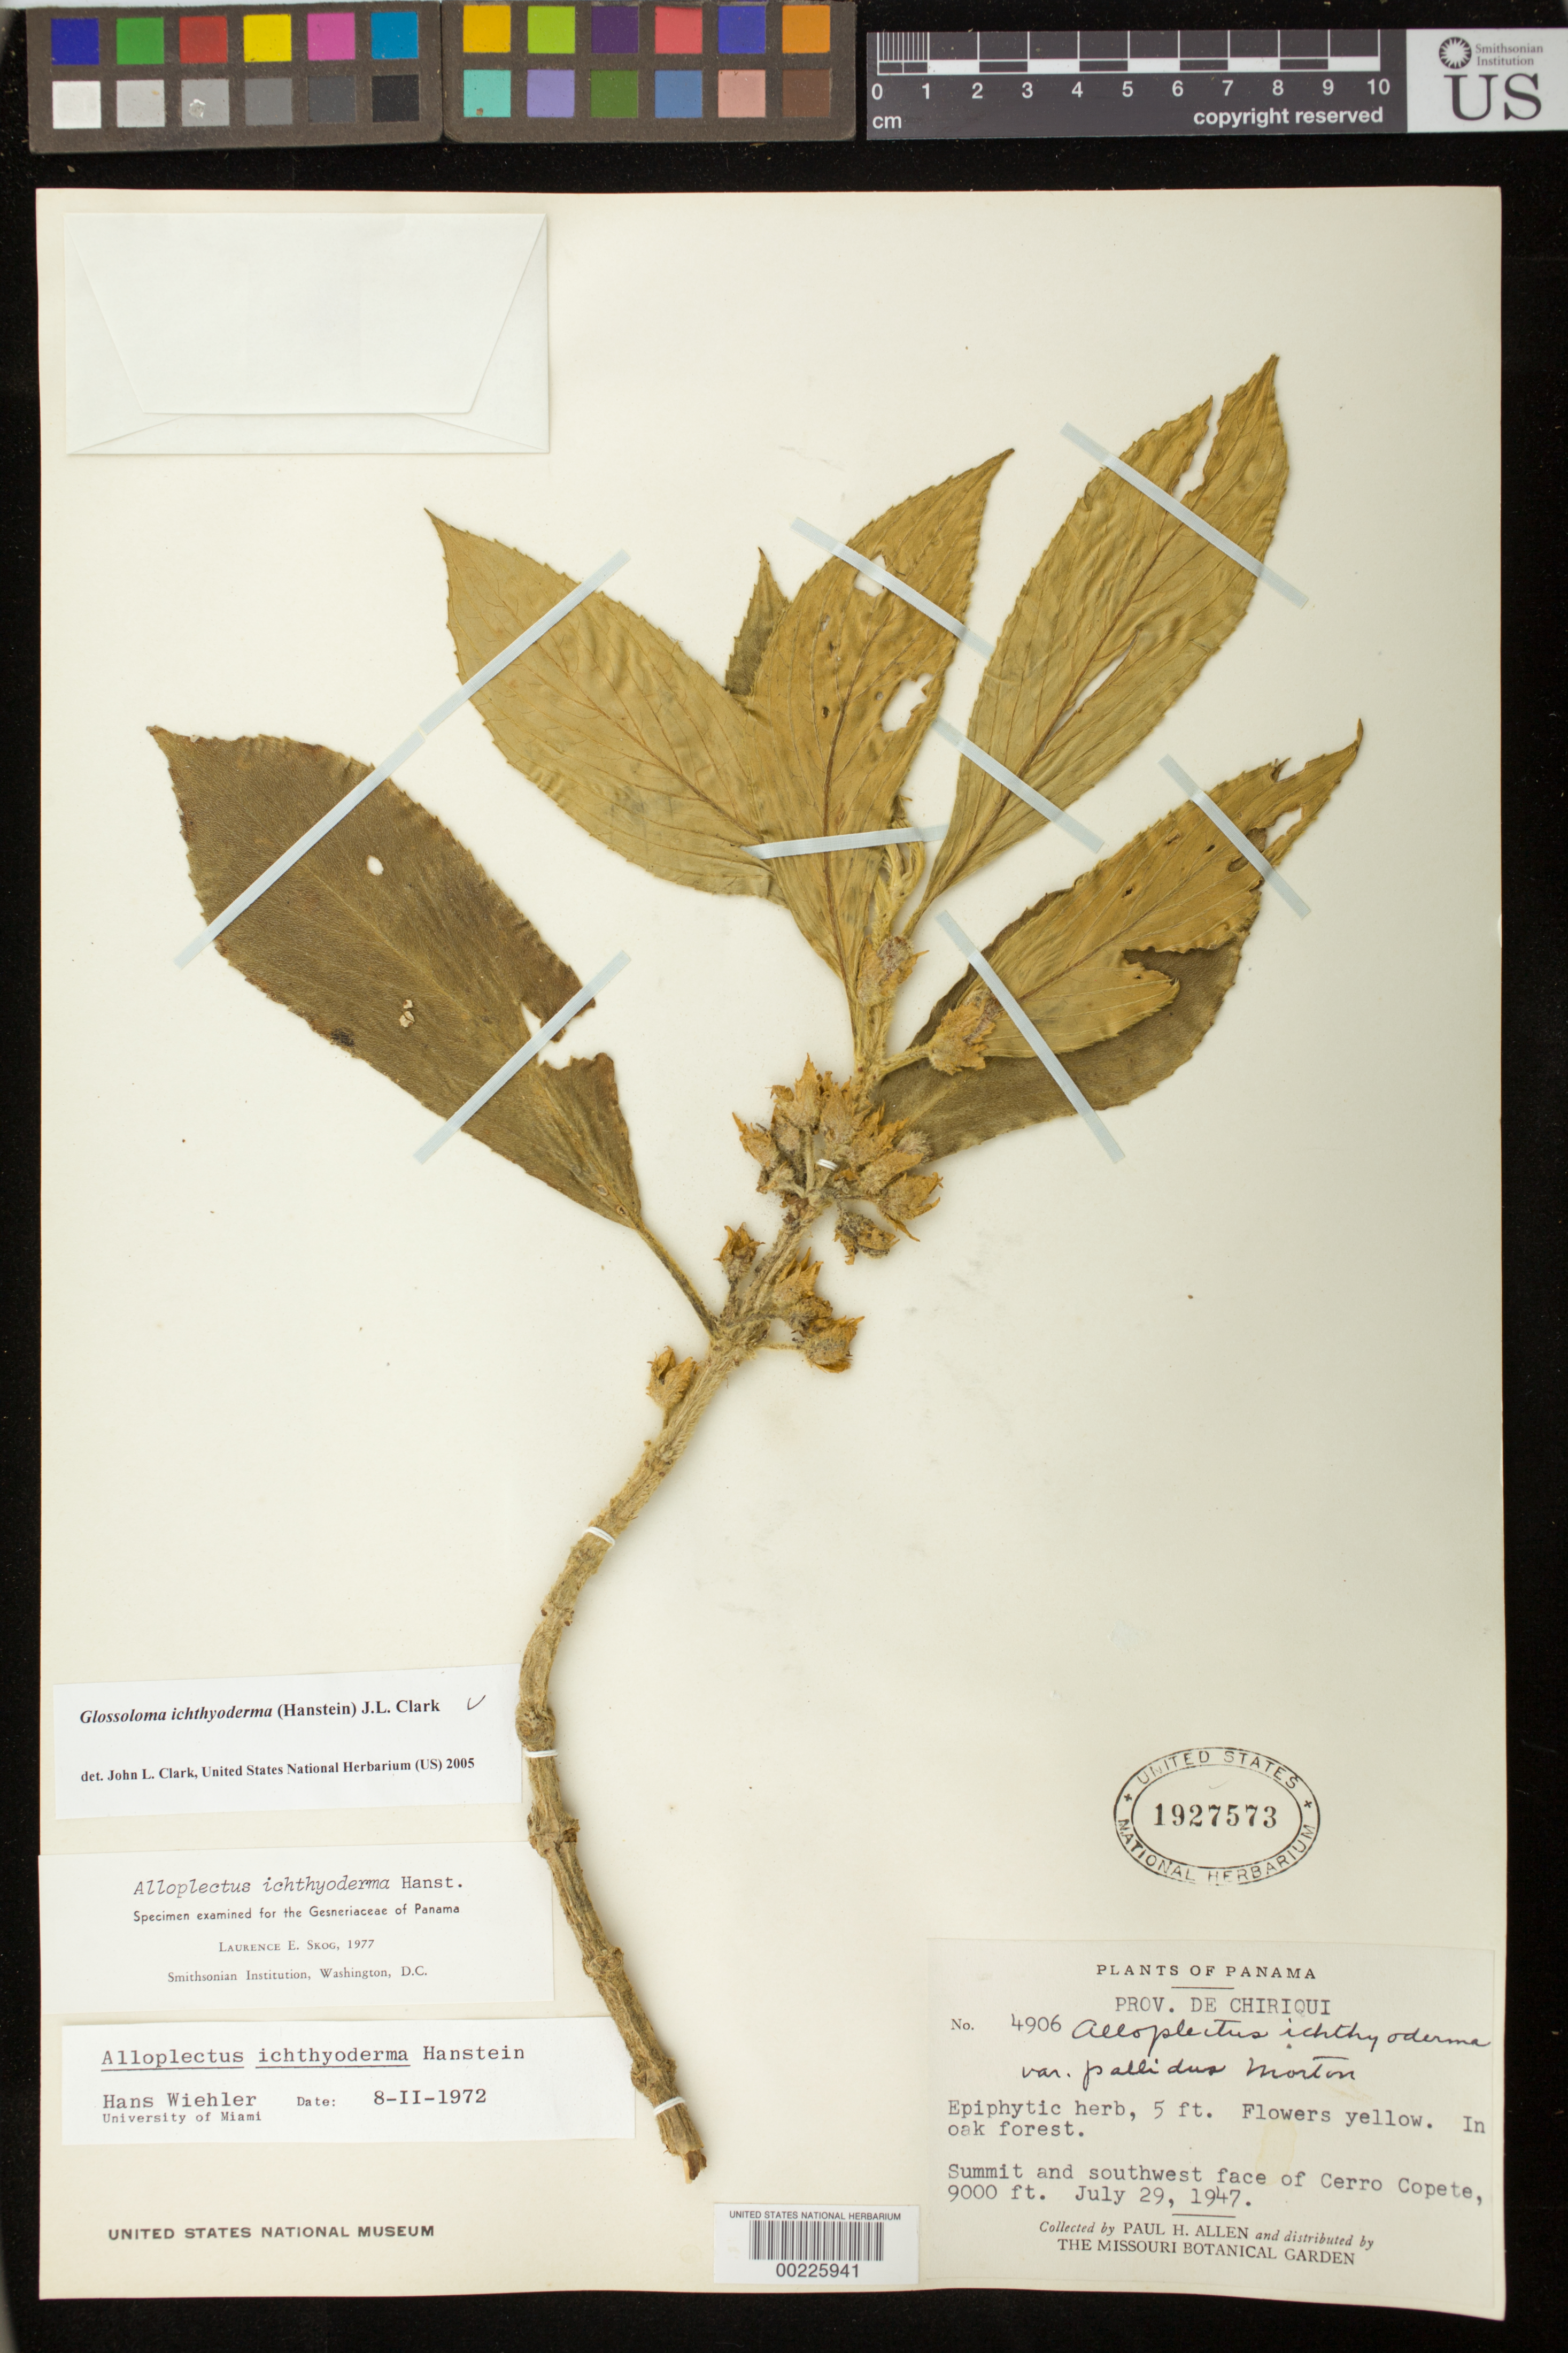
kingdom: Plantae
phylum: Tracheophyta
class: Magnoliopsida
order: Lamiales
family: Gesneriaceae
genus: Glossoloma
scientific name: Glossoloma ichthyoderma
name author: (Hanst.) J.L. Clark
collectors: P. H. Allen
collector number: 4906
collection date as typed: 29 Jul 1947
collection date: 1947-07-29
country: Panama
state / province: Chiriquí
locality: Summit and southwest face of Cerro Copete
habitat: In oak forest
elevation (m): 2743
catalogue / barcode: US 1927573